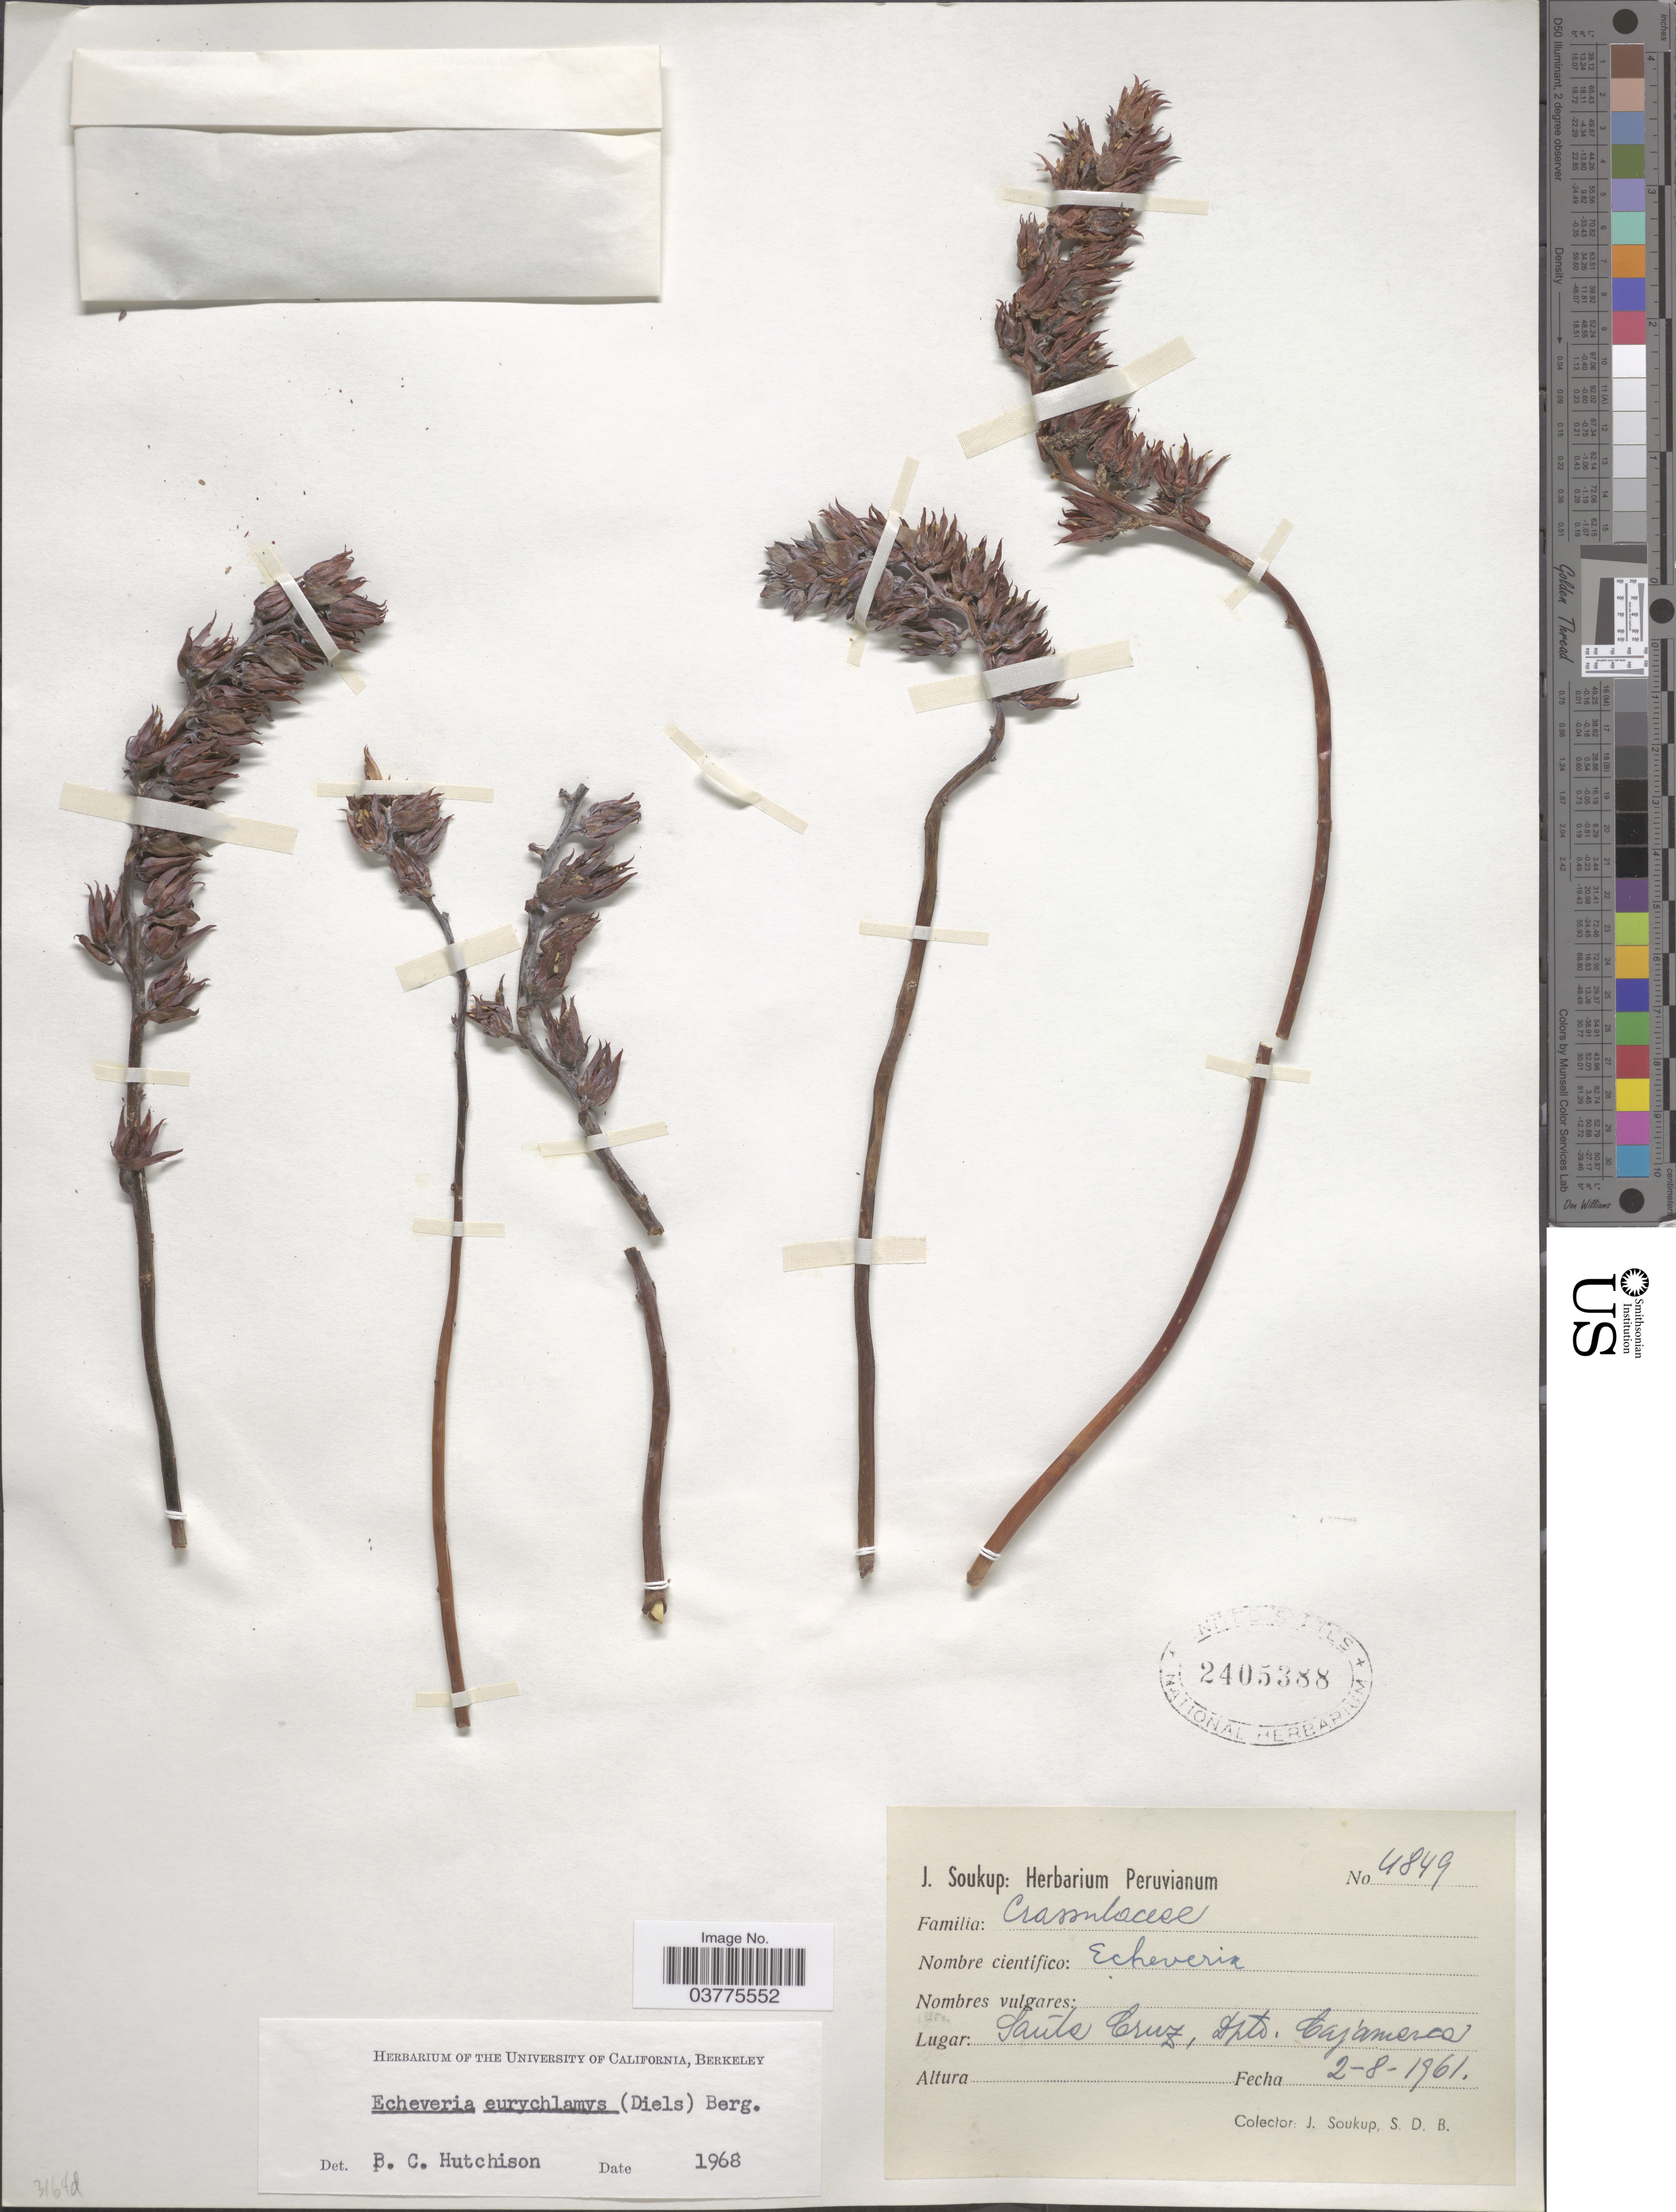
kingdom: Plantae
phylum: Tracheophyta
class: Magnoliopsida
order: Saxifragales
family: Crassulaceae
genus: Echeveria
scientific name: Echeveria eurychlamys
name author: (Diels) A. Berger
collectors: J. Soukup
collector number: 4849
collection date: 1961-08-02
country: Peru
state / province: Cajamarca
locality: Santa Cruz, Dpto. Cajamarca.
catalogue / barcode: US 2405388